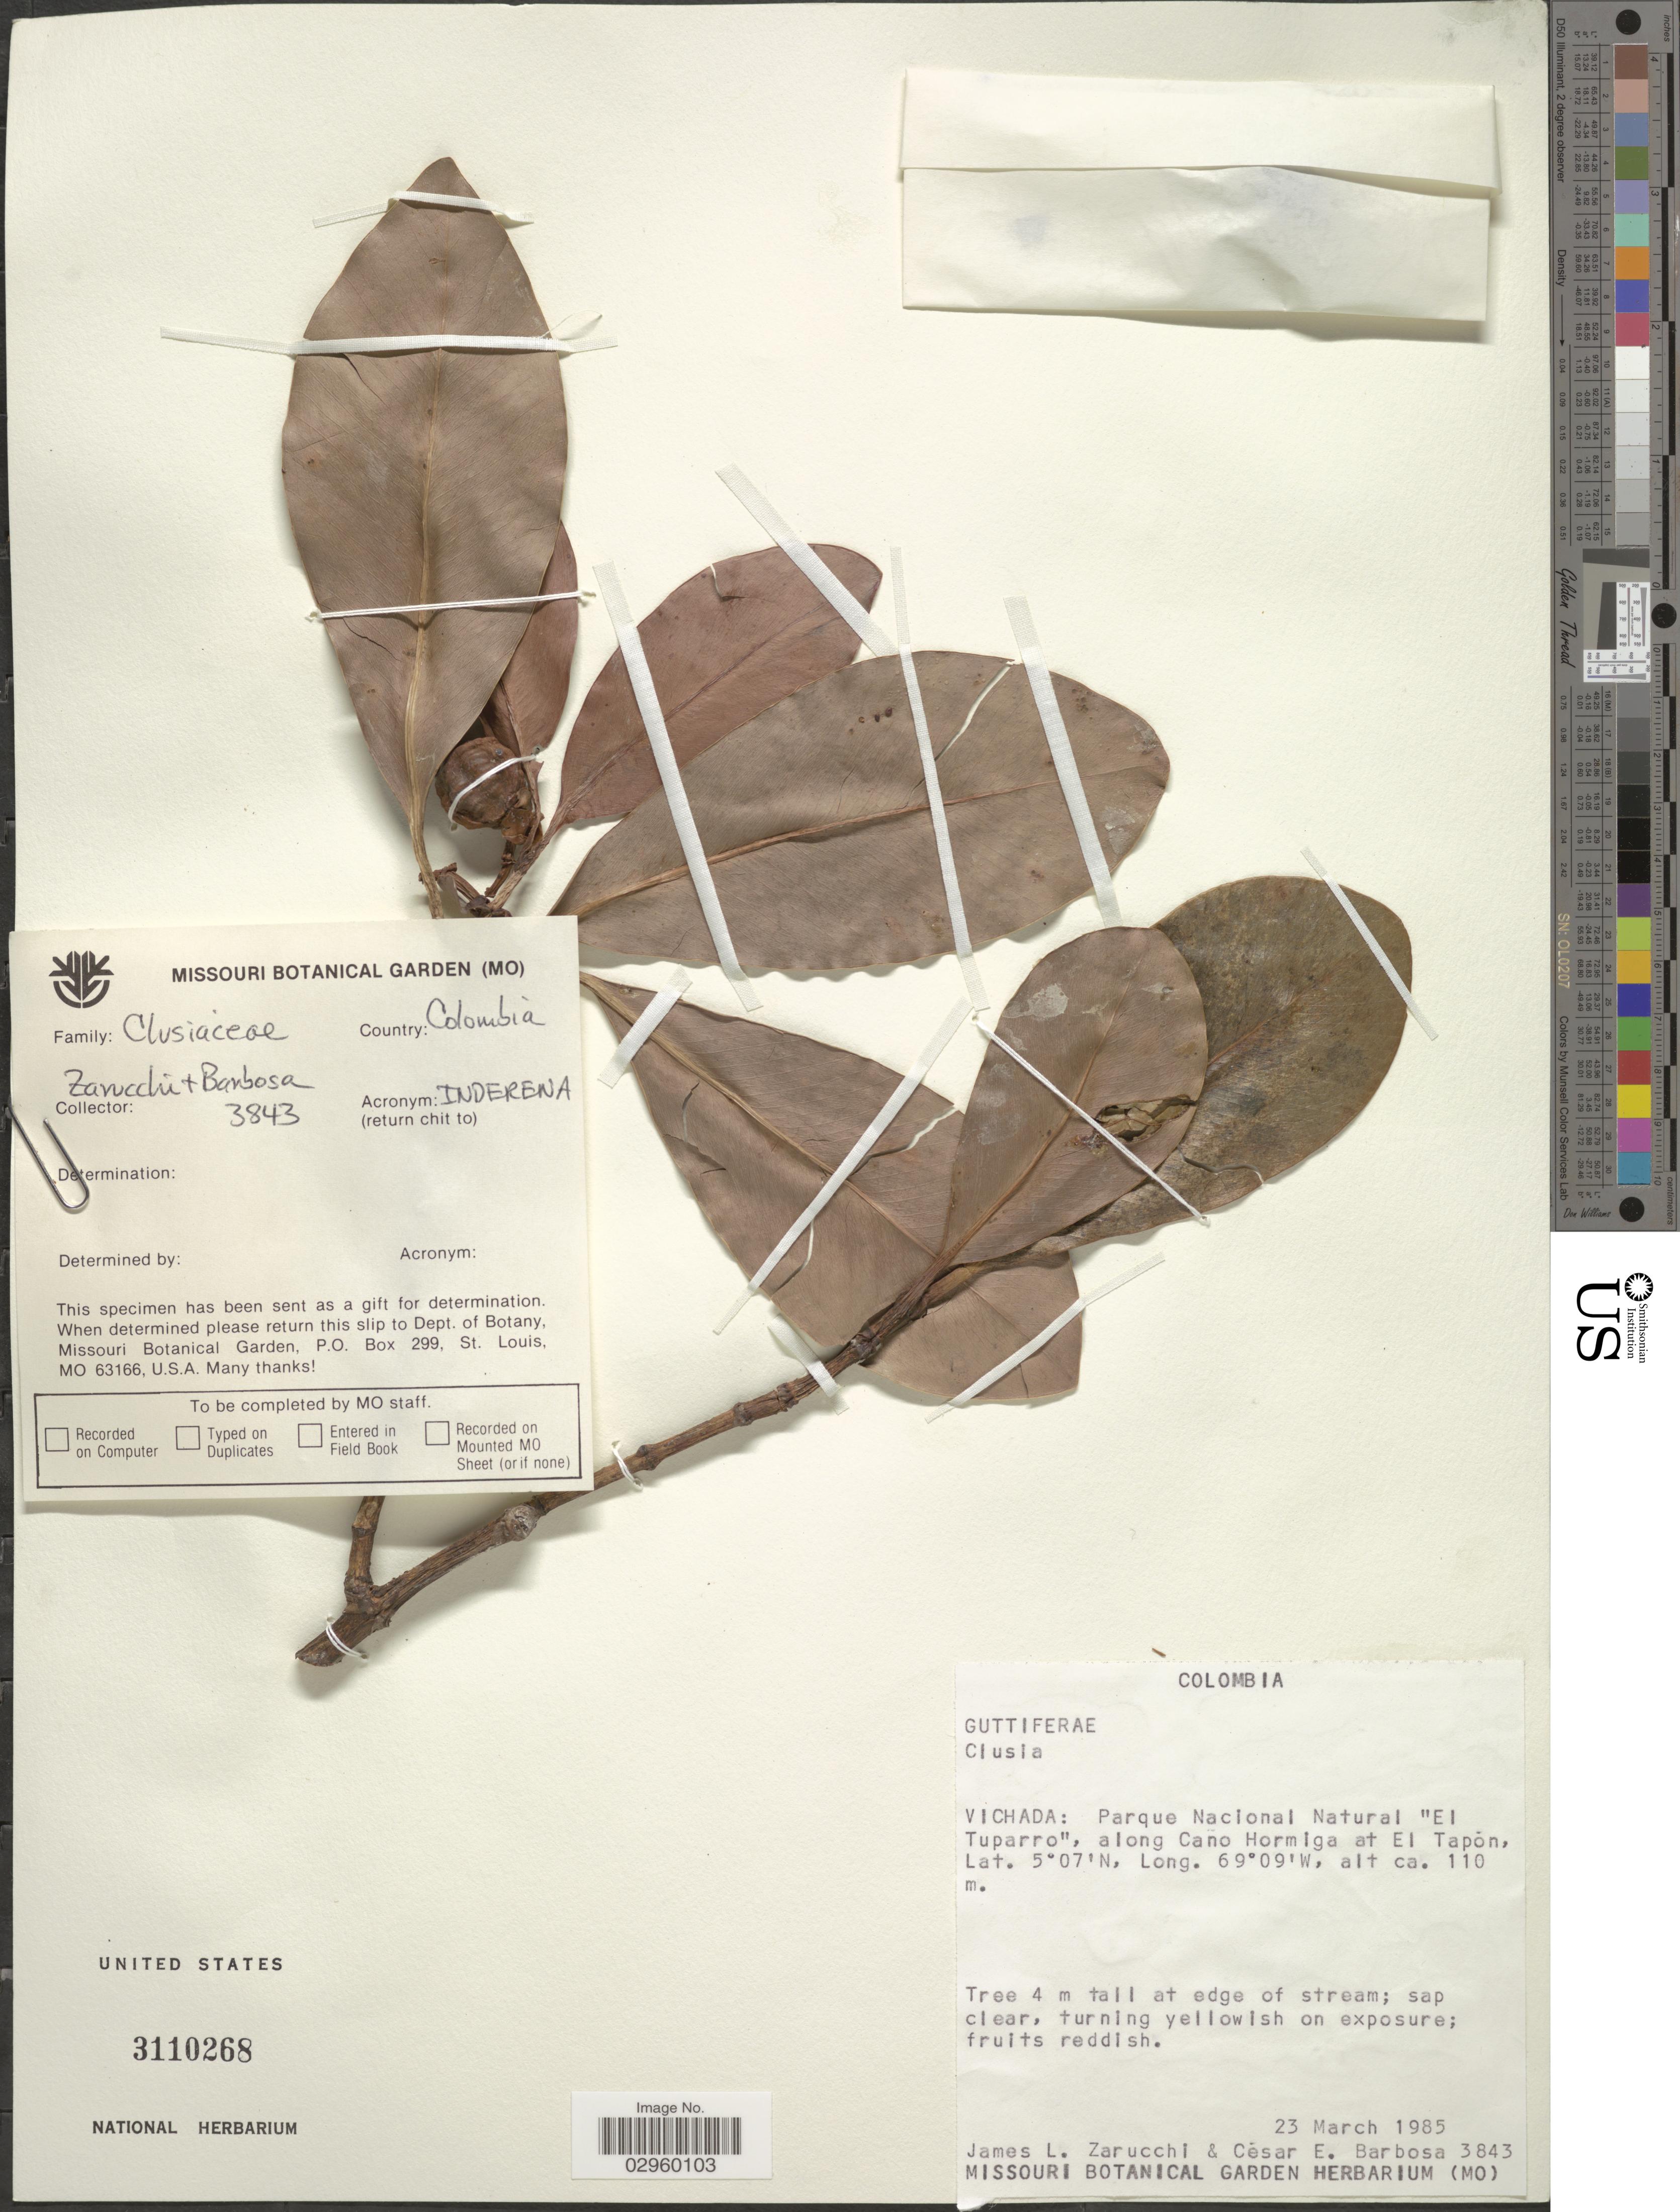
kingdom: Plantae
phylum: Tracheophyta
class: Magnoliopsida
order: Malpighiales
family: Clusiaceae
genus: Clusia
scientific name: Clusia sp.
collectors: J. L. Zarucchi & C. E. Barbosa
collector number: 3843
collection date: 1985-03-23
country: Colombia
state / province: Vichada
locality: Parque Nacional Natural "El Tuparro", along Cano Hormiga at El Tapon.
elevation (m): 110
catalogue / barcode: US 3110268